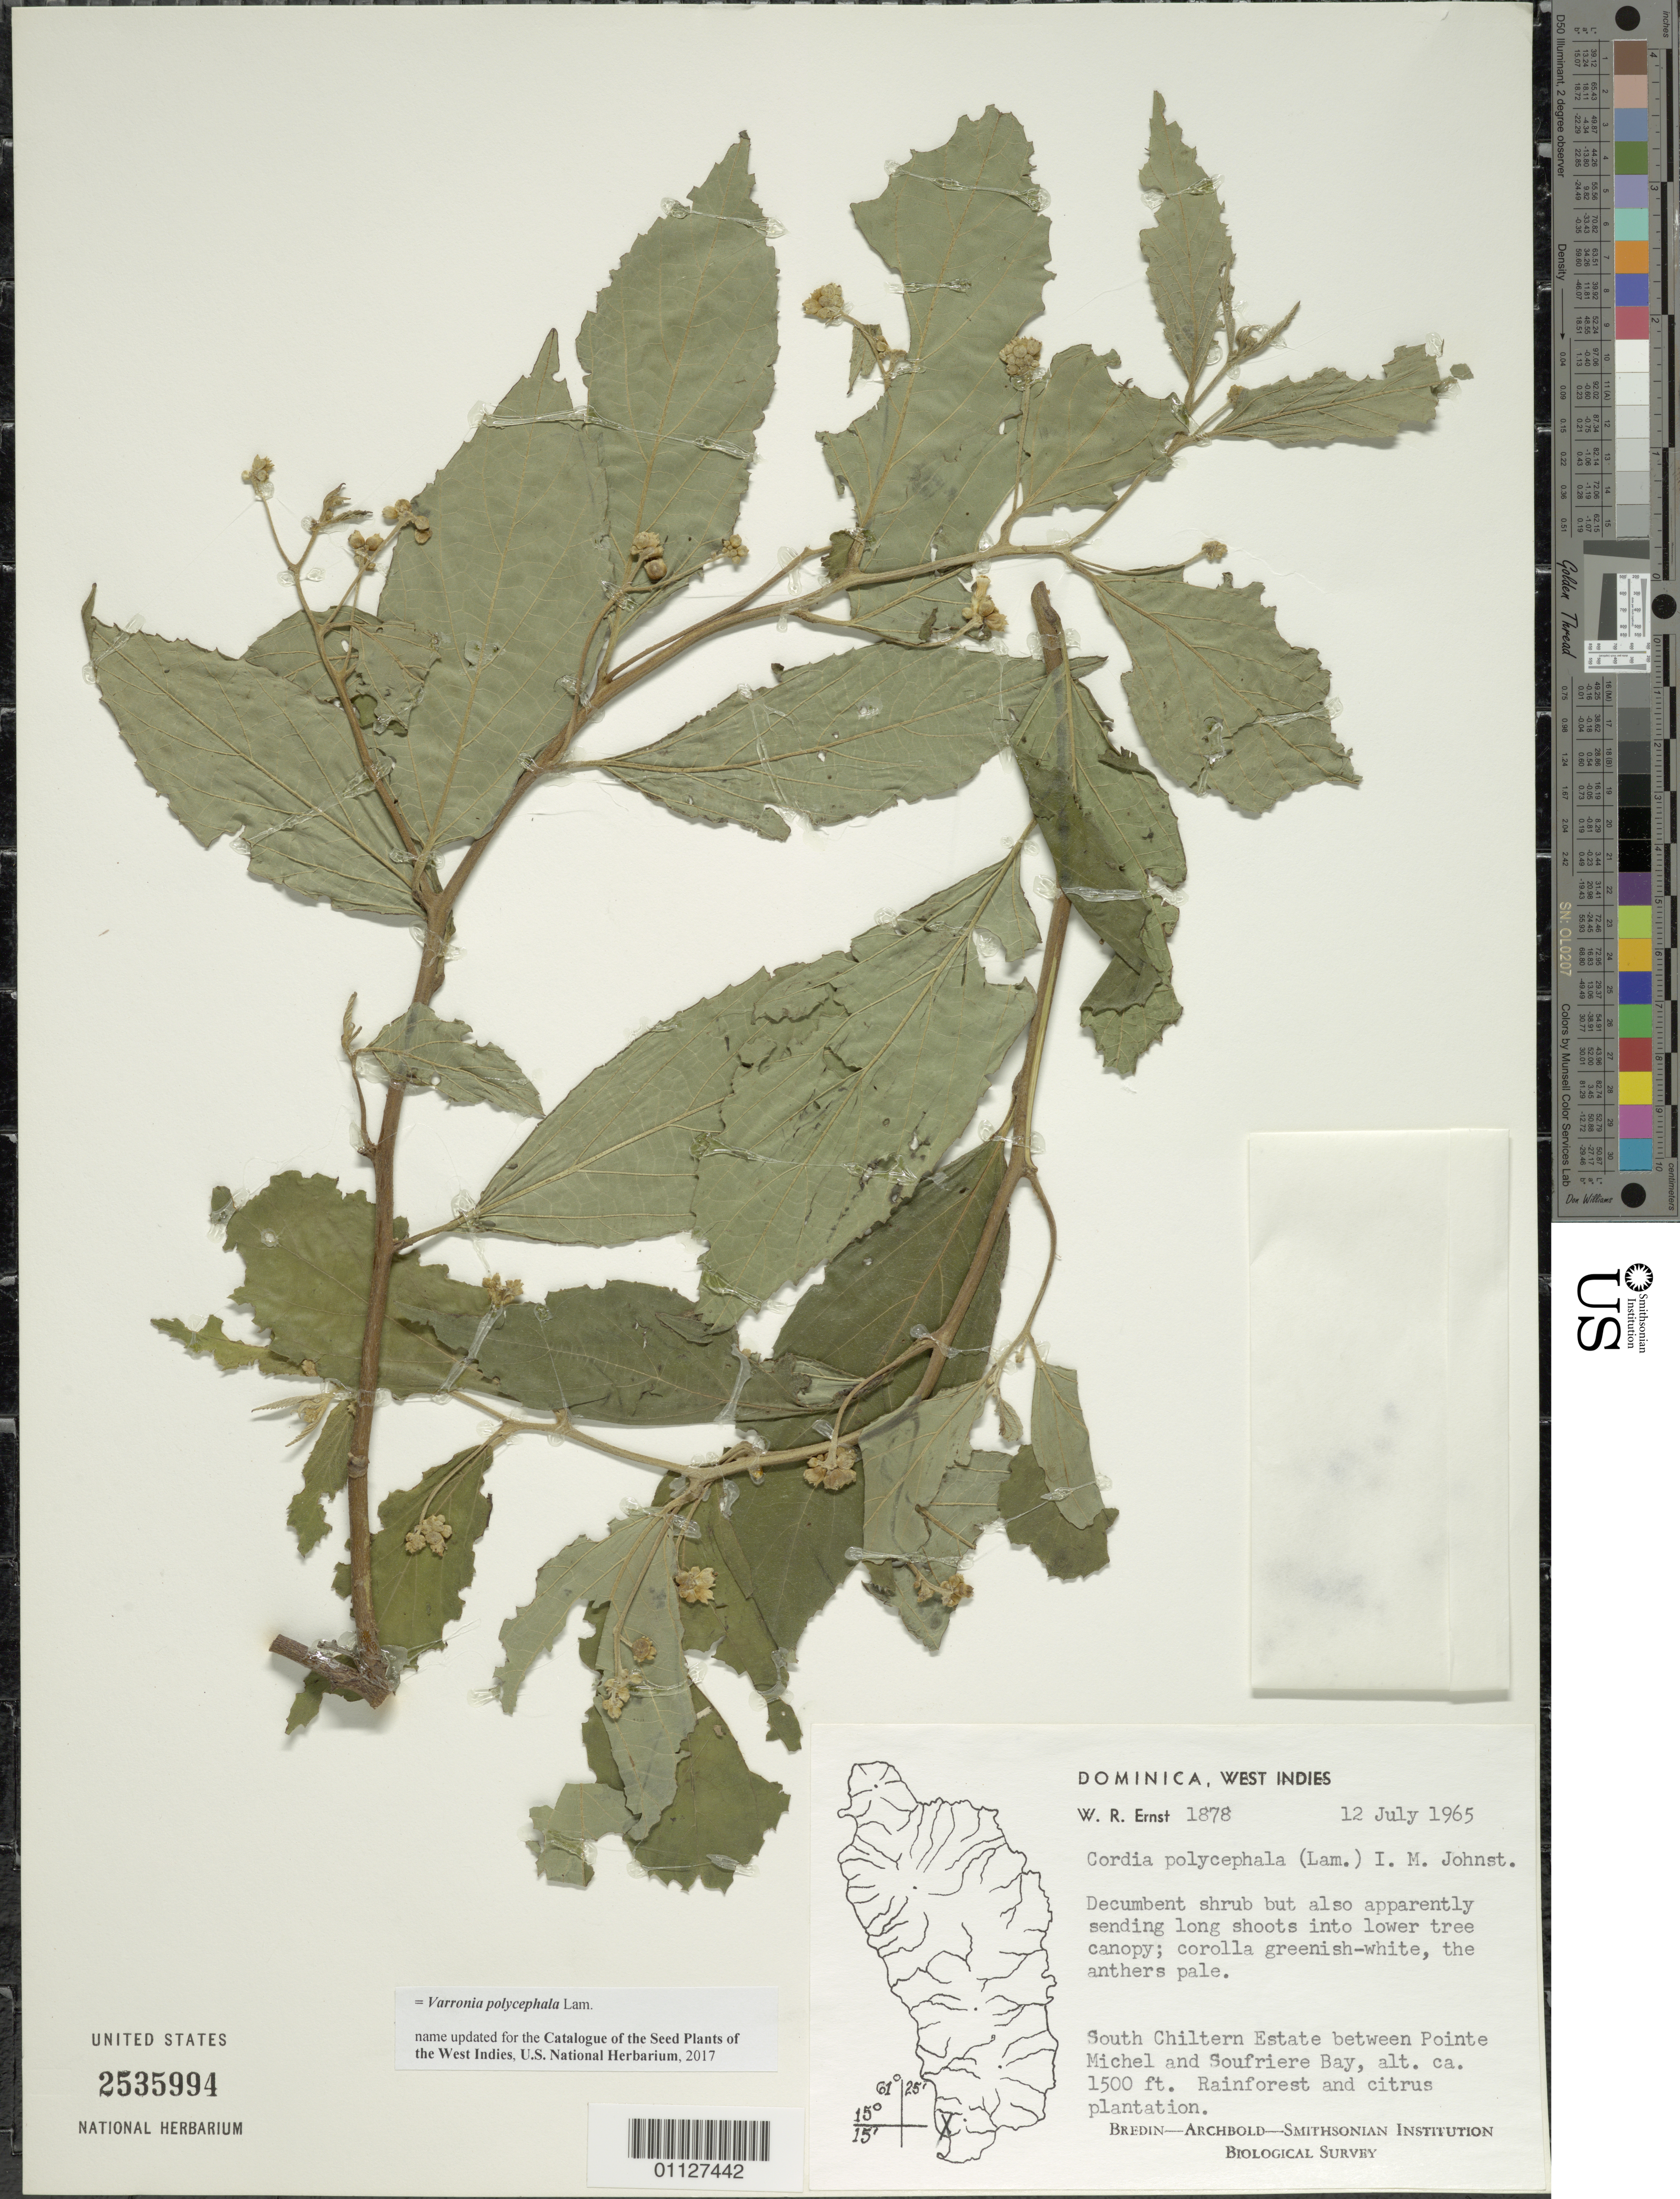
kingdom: Plantae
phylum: Tracheophyta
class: Magnoliopsida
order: Boraginales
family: Cordiaceae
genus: Varronia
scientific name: Varronia polycephala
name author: Lam.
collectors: W. R. Ernst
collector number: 1878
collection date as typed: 12 Jul 1965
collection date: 1965-07-12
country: Dominica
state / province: St. Mark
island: Dominica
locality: South Chiltern Estate between Pointe Michel and Soufrière Bay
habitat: rainforest and citrus plantation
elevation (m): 457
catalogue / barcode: US 2535994